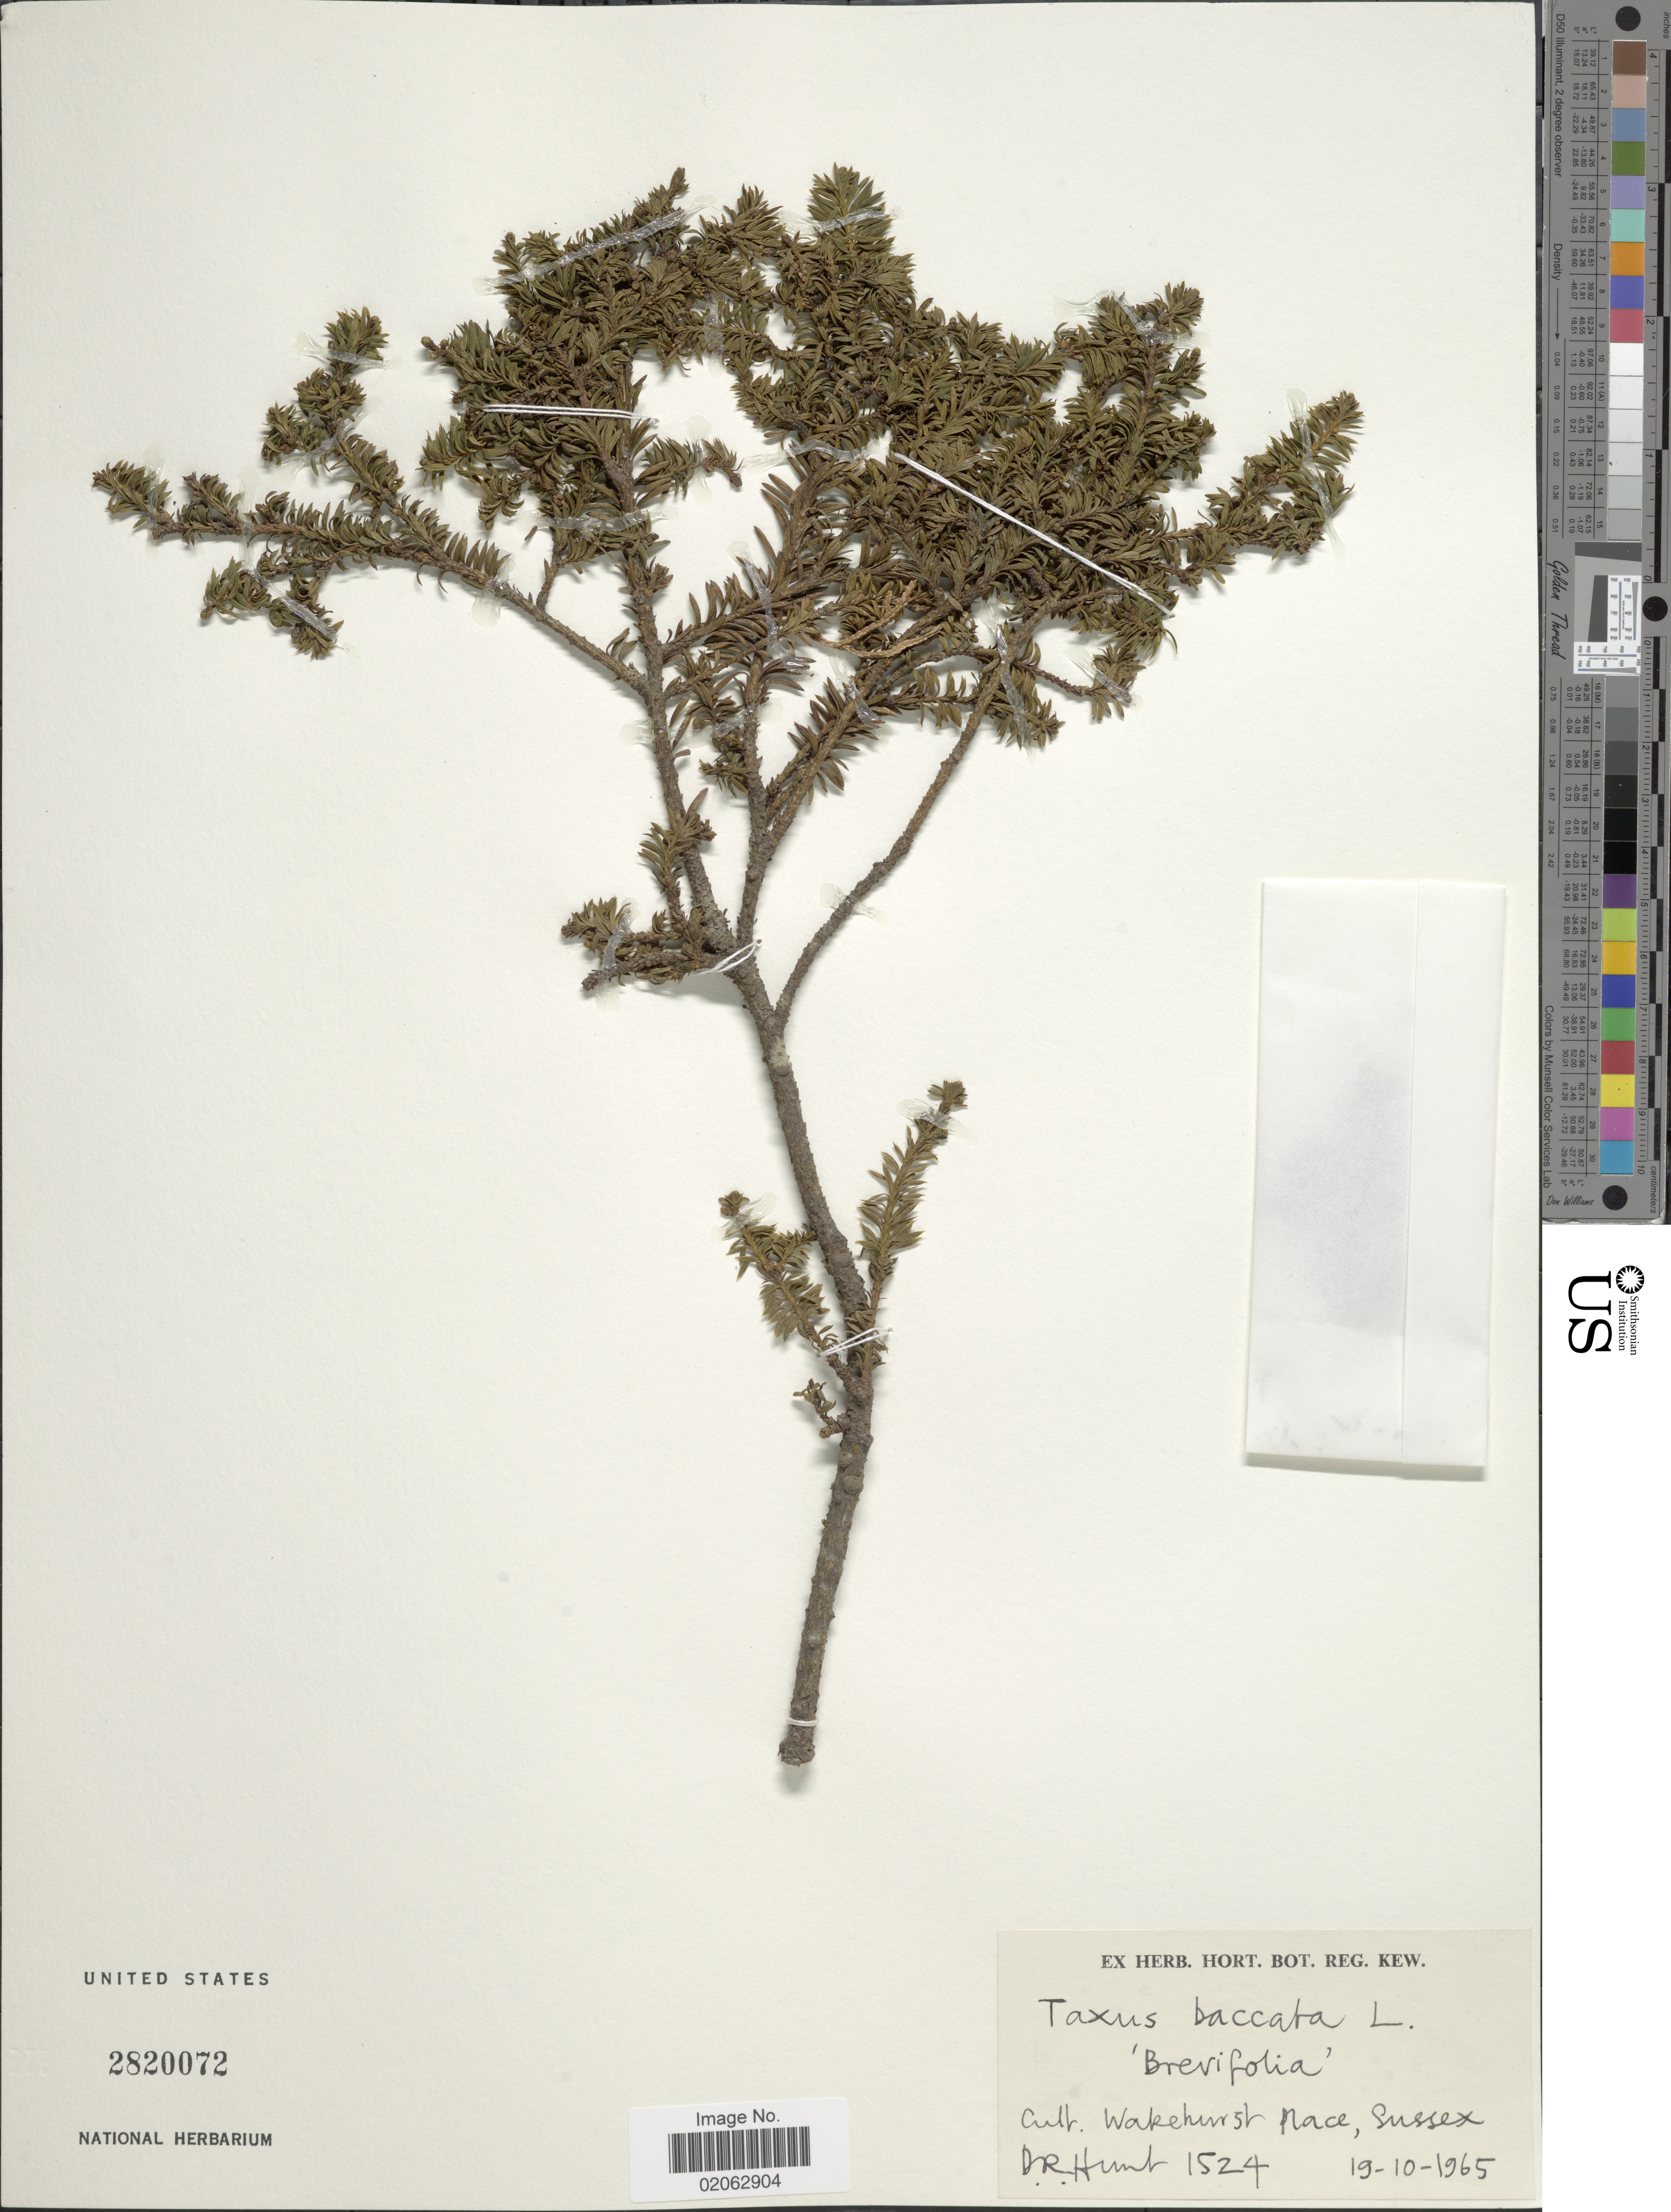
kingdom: Plantae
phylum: Tracheophyta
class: Pinopsida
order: Pinales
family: Taxaceae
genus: Taxus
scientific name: Taxus baccata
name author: L.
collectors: D. R. Hunt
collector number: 1524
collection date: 1965-10-19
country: United Kingdom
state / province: England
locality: Wakehurst Place, Sussex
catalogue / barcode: US 2820072